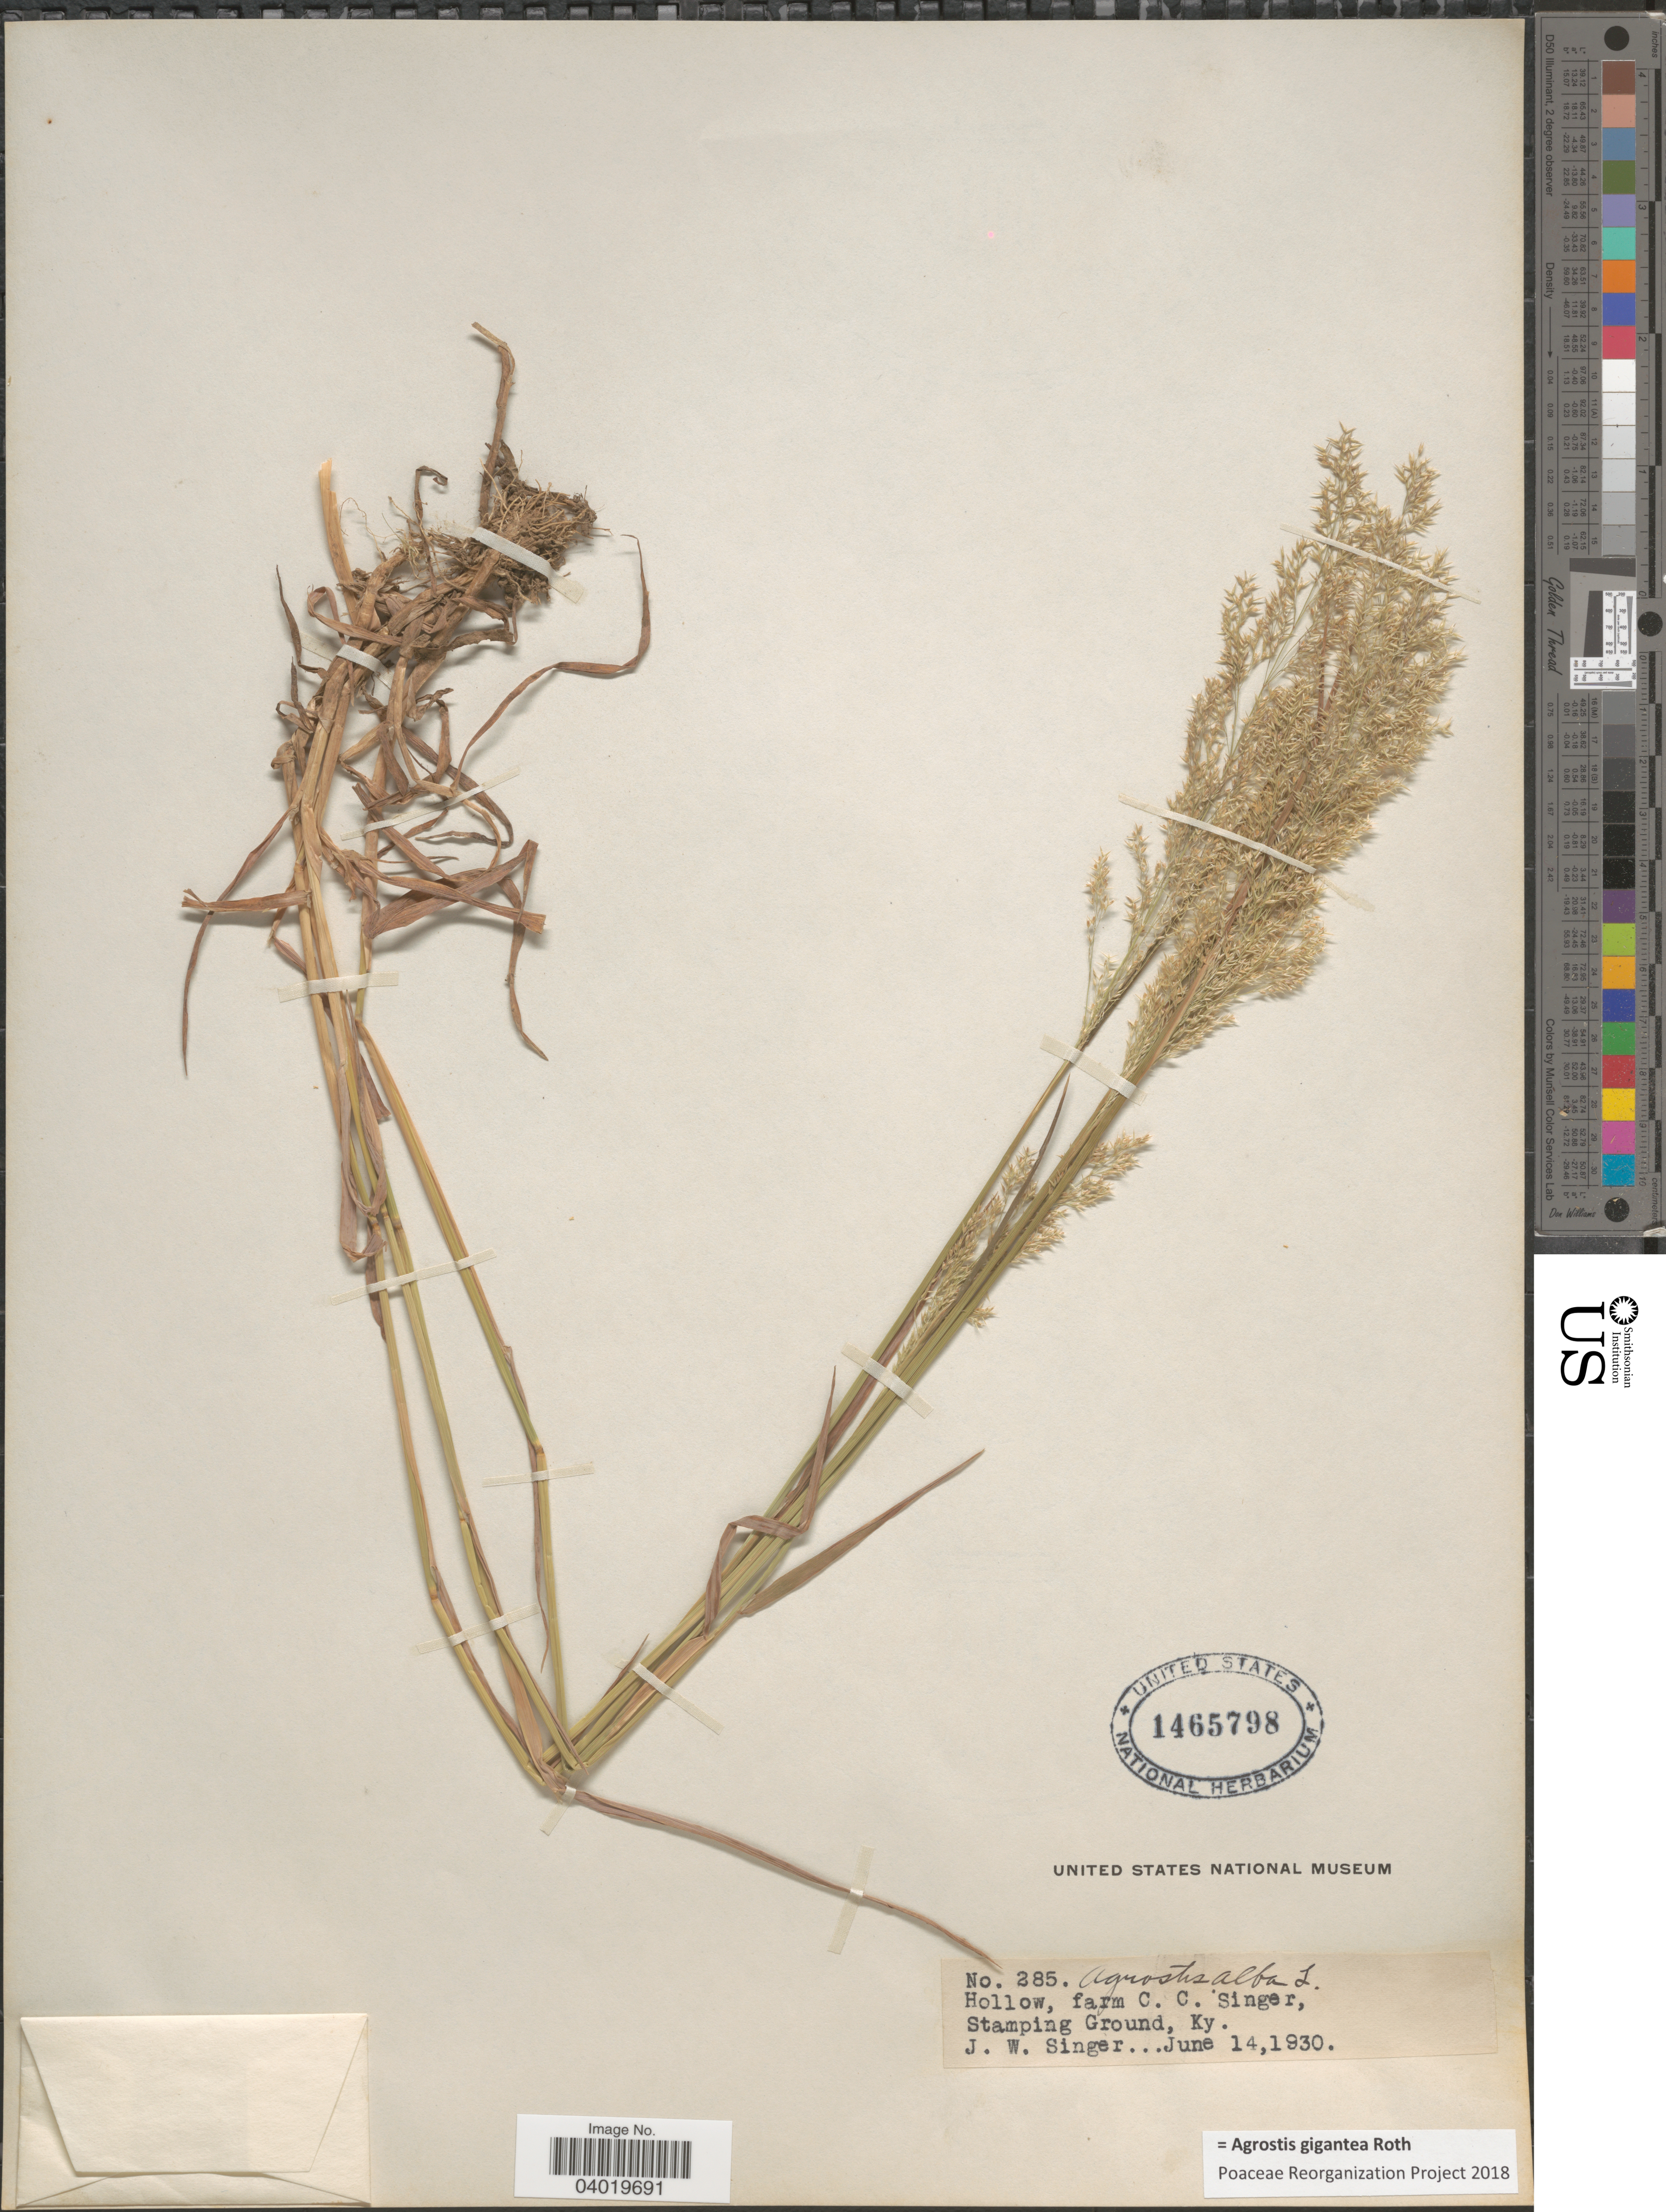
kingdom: Plantae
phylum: Tracheophyta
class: Liliopsida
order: Poales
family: Poaceae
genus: Agrostis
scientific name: Agrostis gigantea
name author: Roth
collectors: J. EW. Singer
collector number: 285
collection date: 1930-06-14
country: United States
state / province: Kentucky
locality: Hollow, farm C. C. Singer, Stamping Ground.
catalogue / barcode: US 1465798